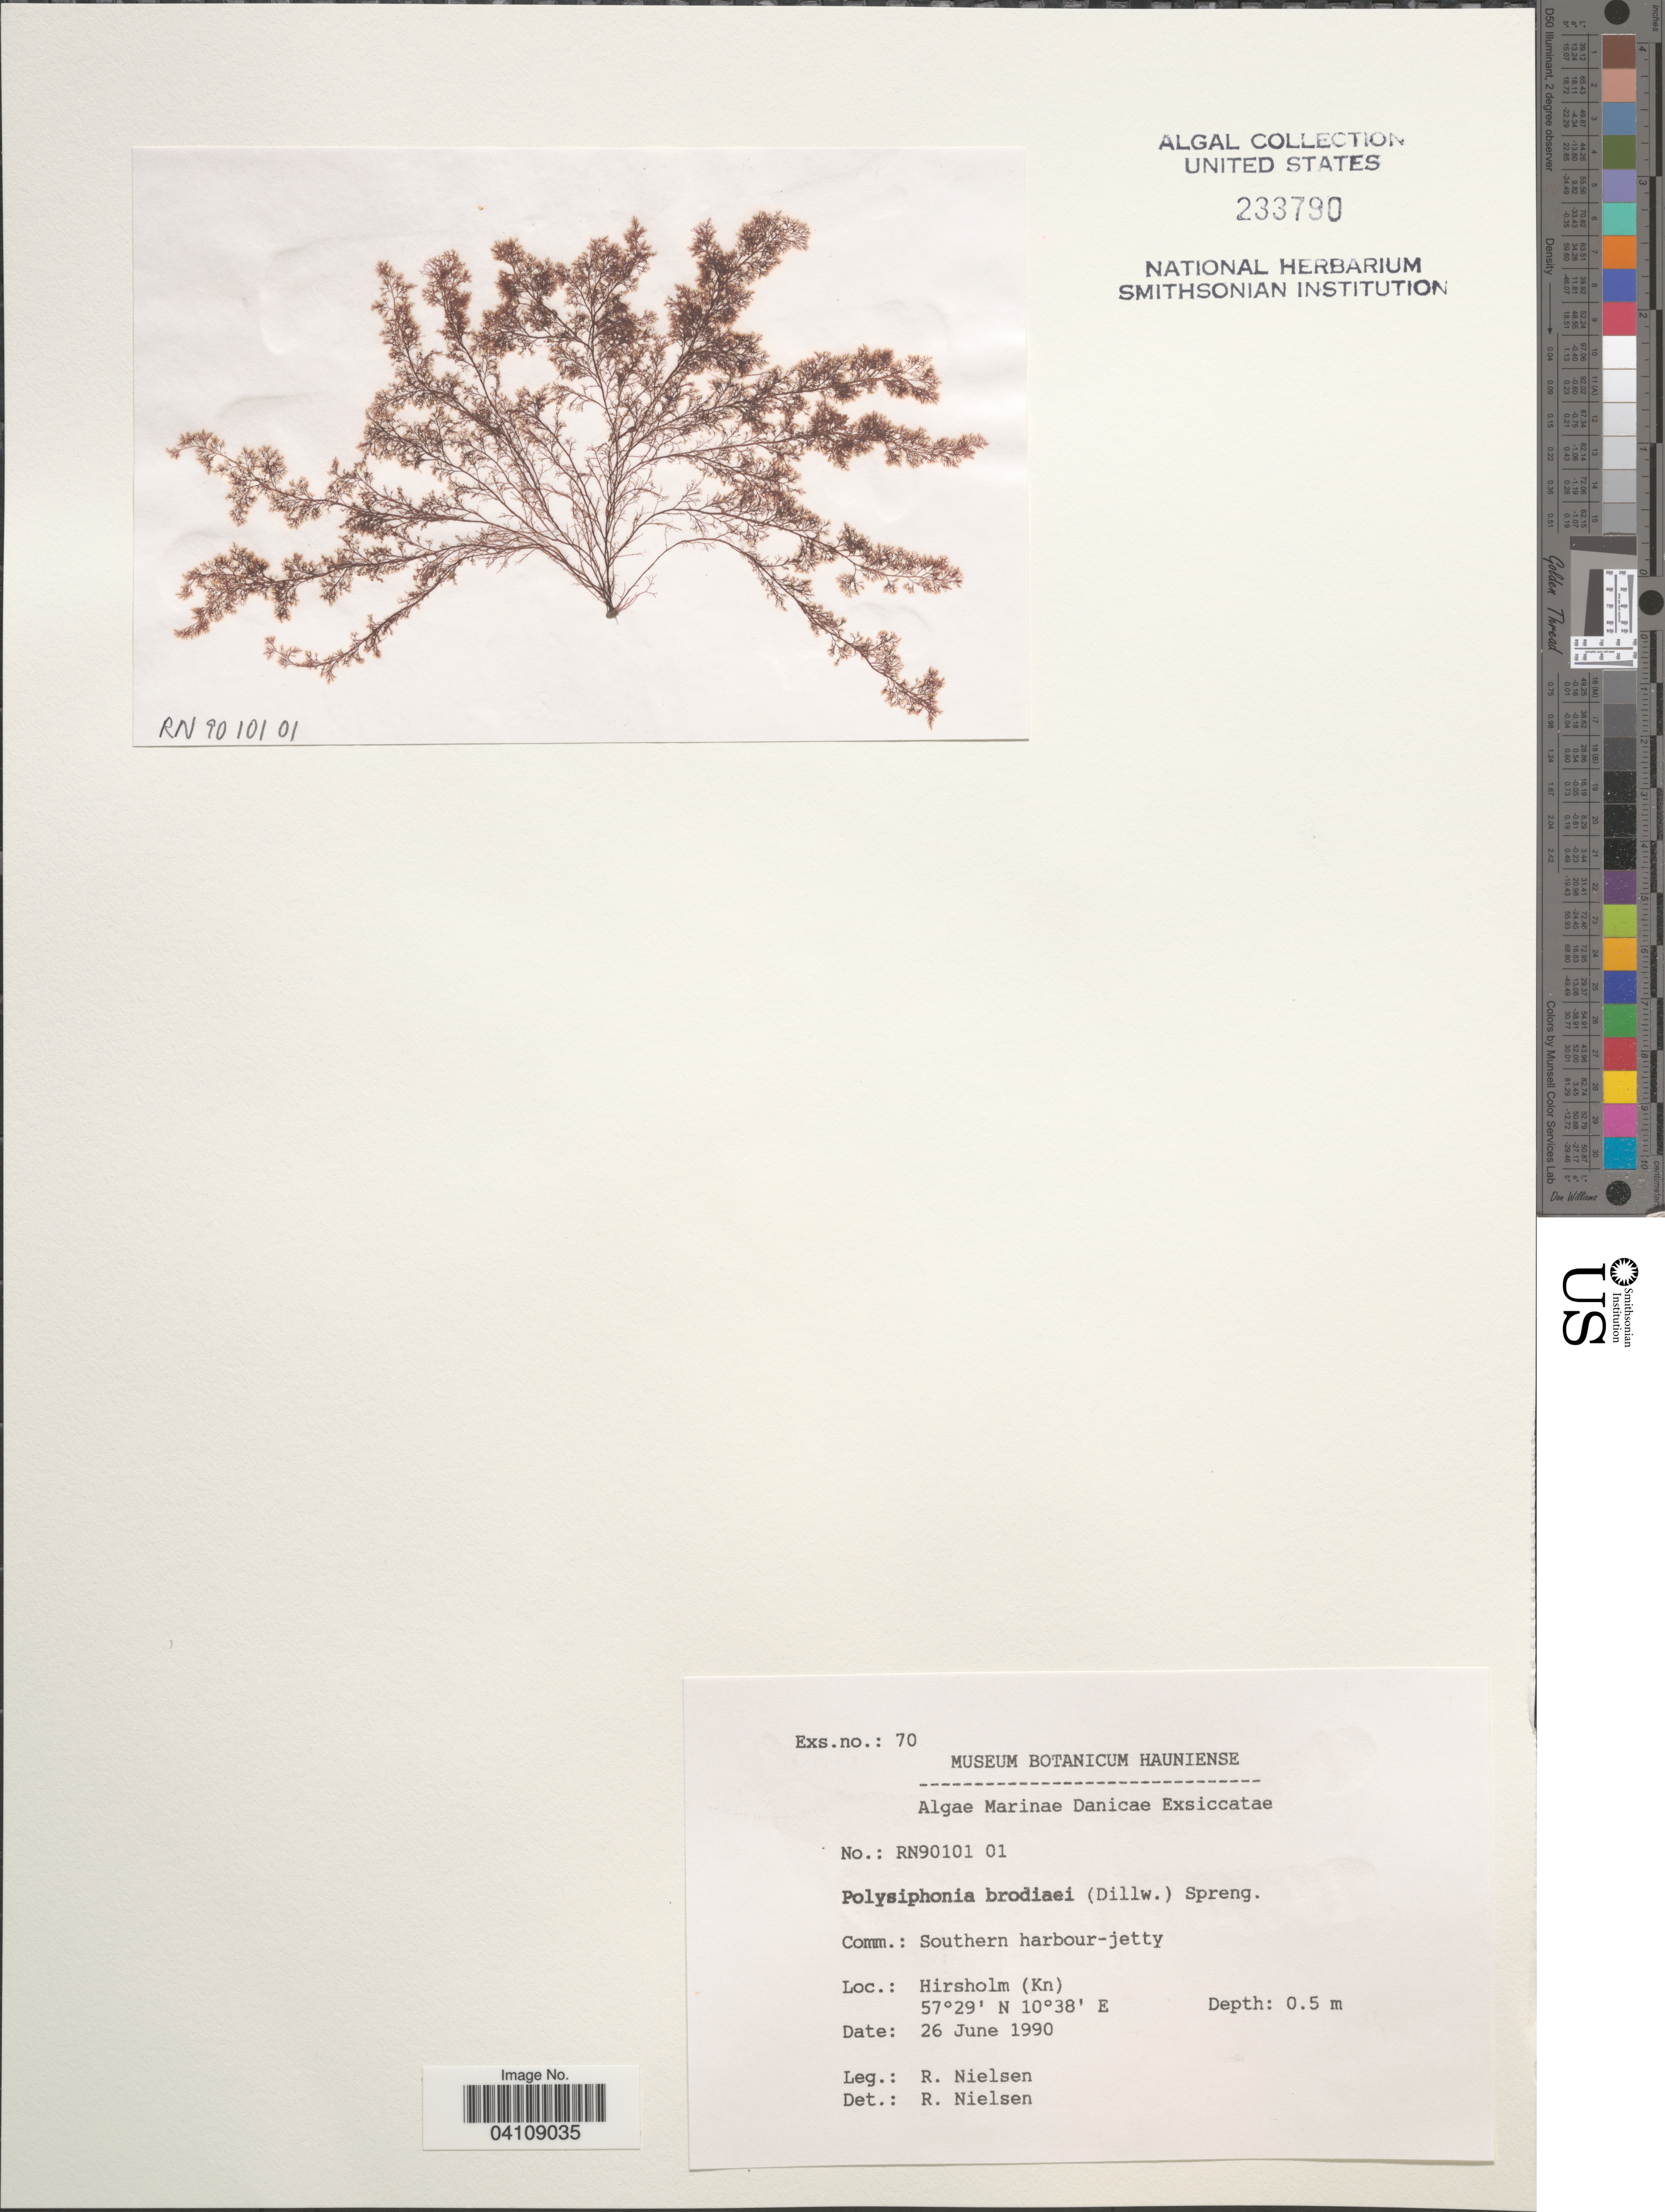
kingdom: Plantae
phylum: Rhodophyta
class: Florideophyceae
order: Ceramiales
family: Rhodomelaceae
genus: Polysiphonia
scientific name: Polysiphonia subulata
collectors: R. Nielsen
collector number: RN90101 01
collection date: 1990-06-26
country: Denmark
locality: Danicae. Hirsholm (Kn).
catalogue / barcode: US 233790